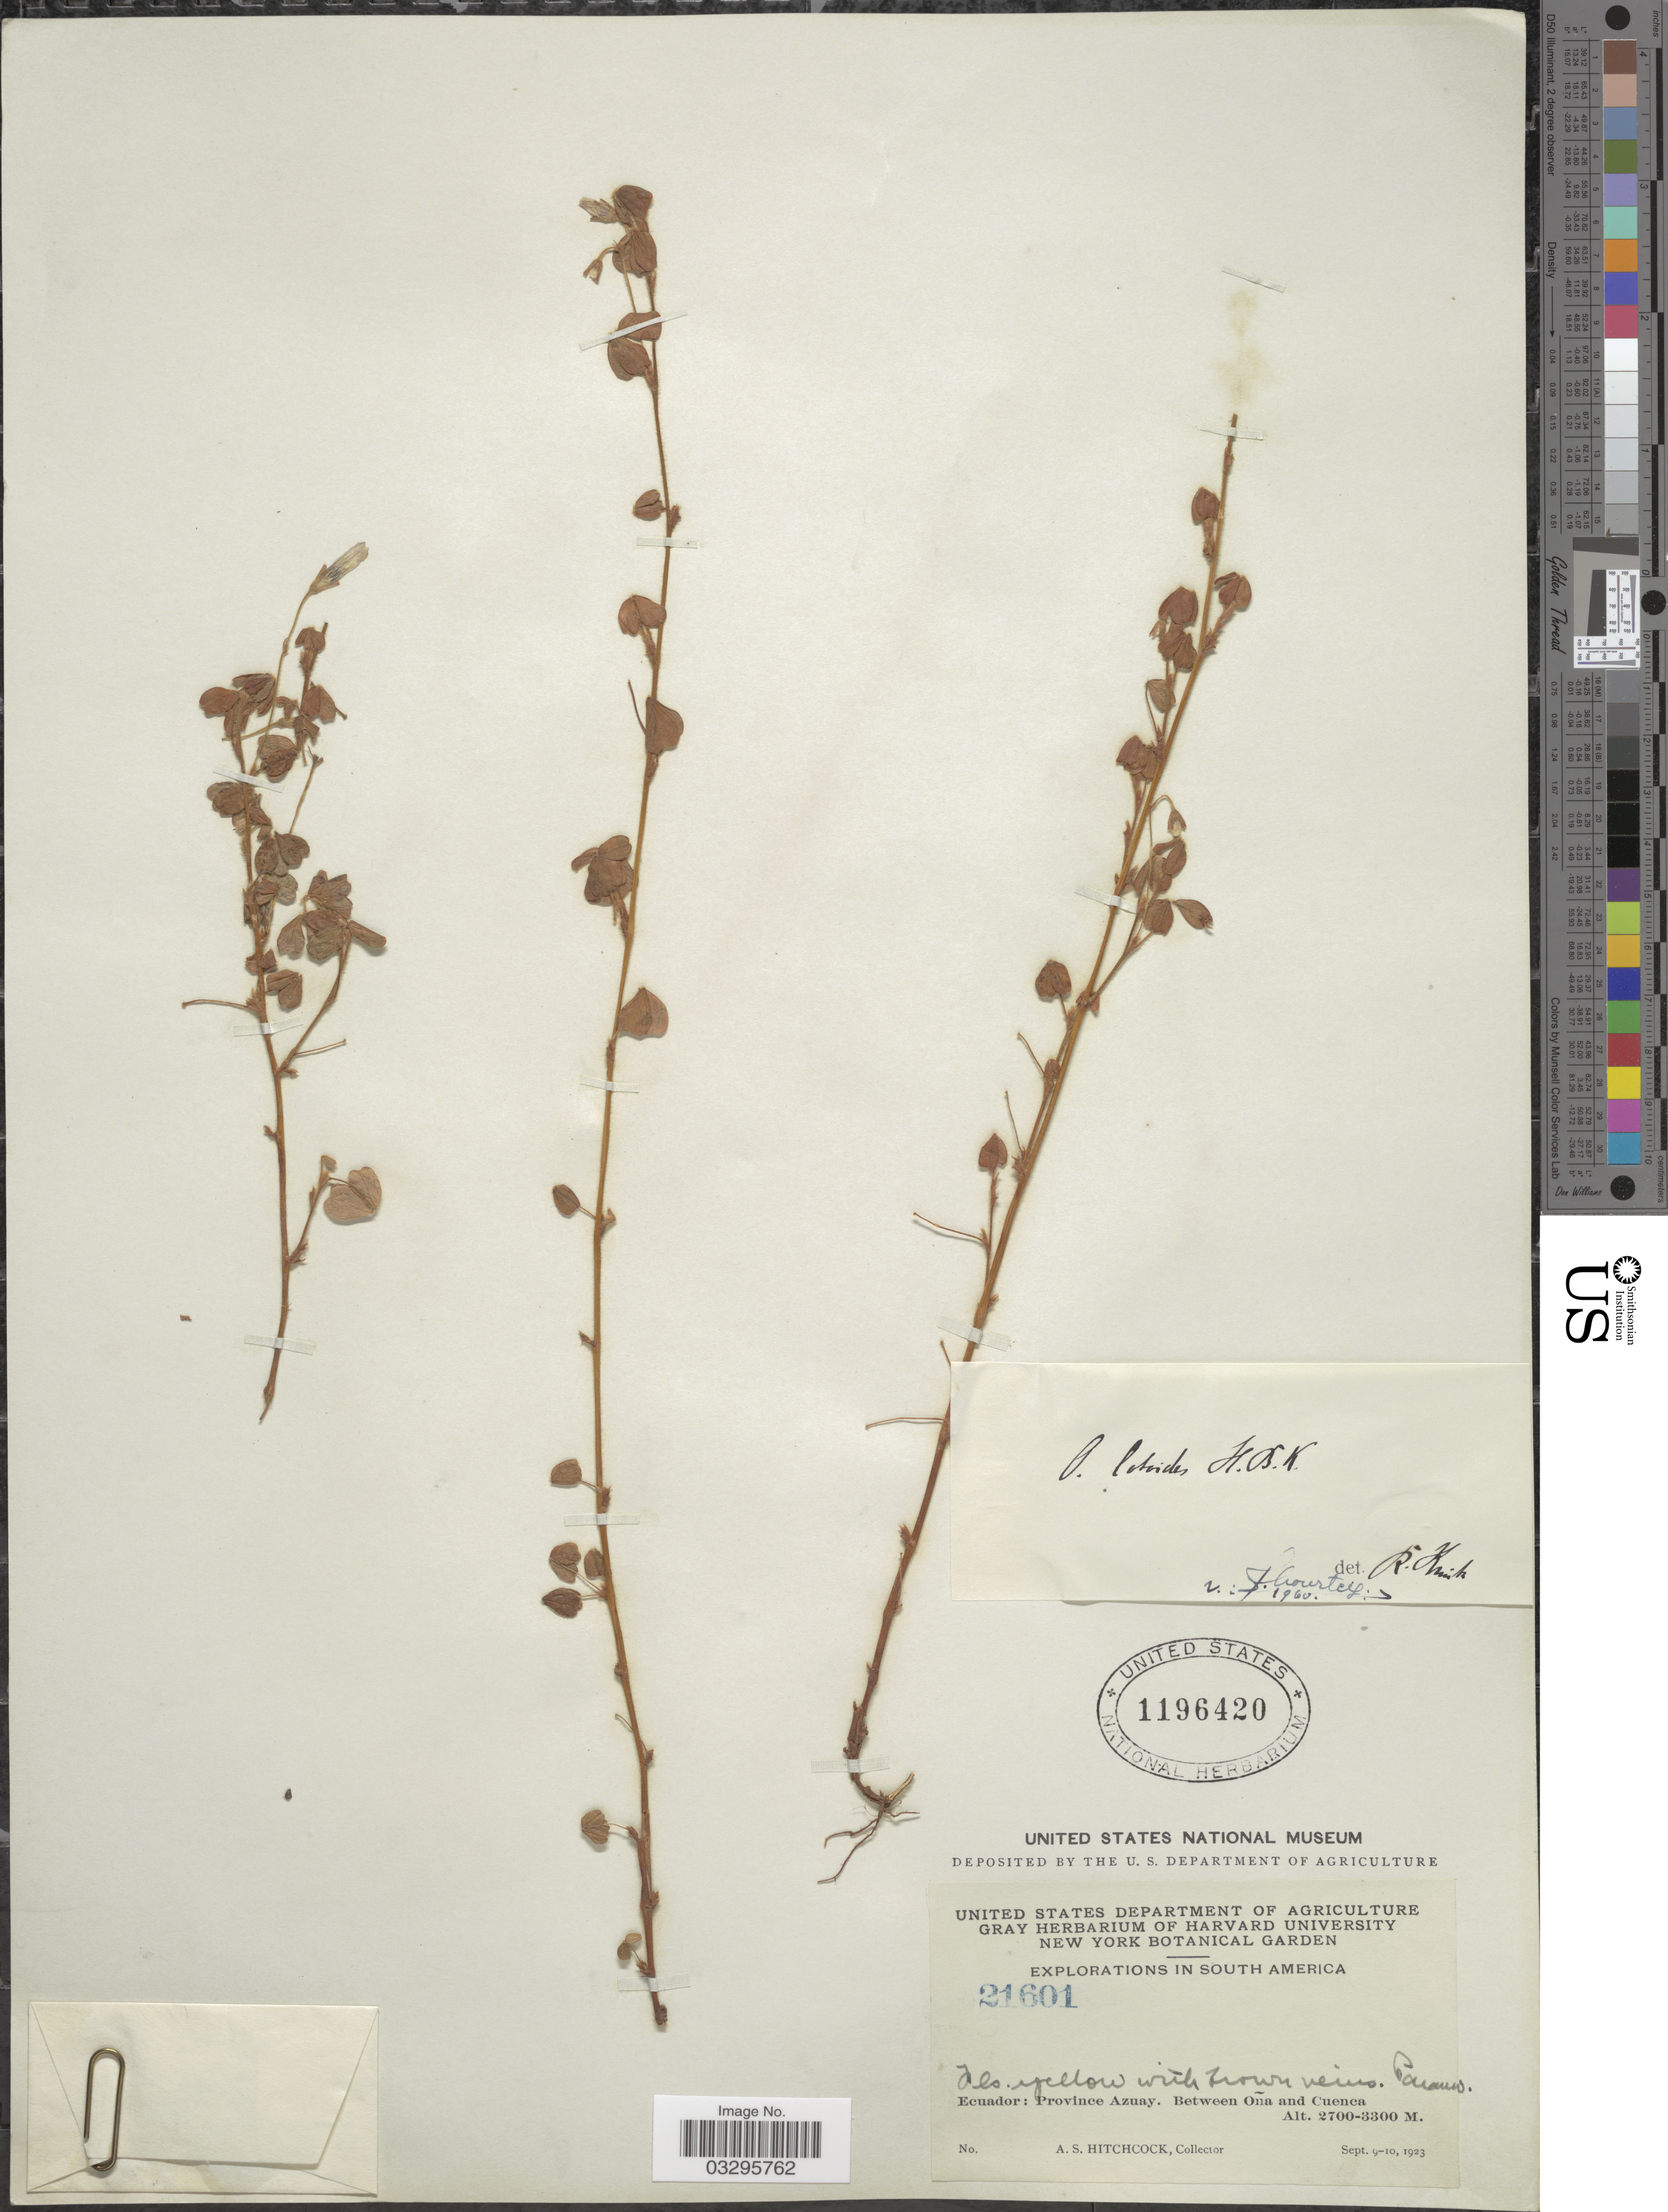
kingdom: Plantae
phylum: Tracheophyta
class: Magnoliopsida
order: Oxalidales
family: Oxalidaceae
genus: Oxalis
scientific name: Oxalis lotoides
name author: Kunth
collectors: A. S. Hitchcock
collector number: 21601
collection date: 1923-09-09/1923-09-10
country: Ecuador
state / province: Azuay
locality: Between Oña and Cuenca.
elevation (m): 2700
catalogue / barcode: US 1196420